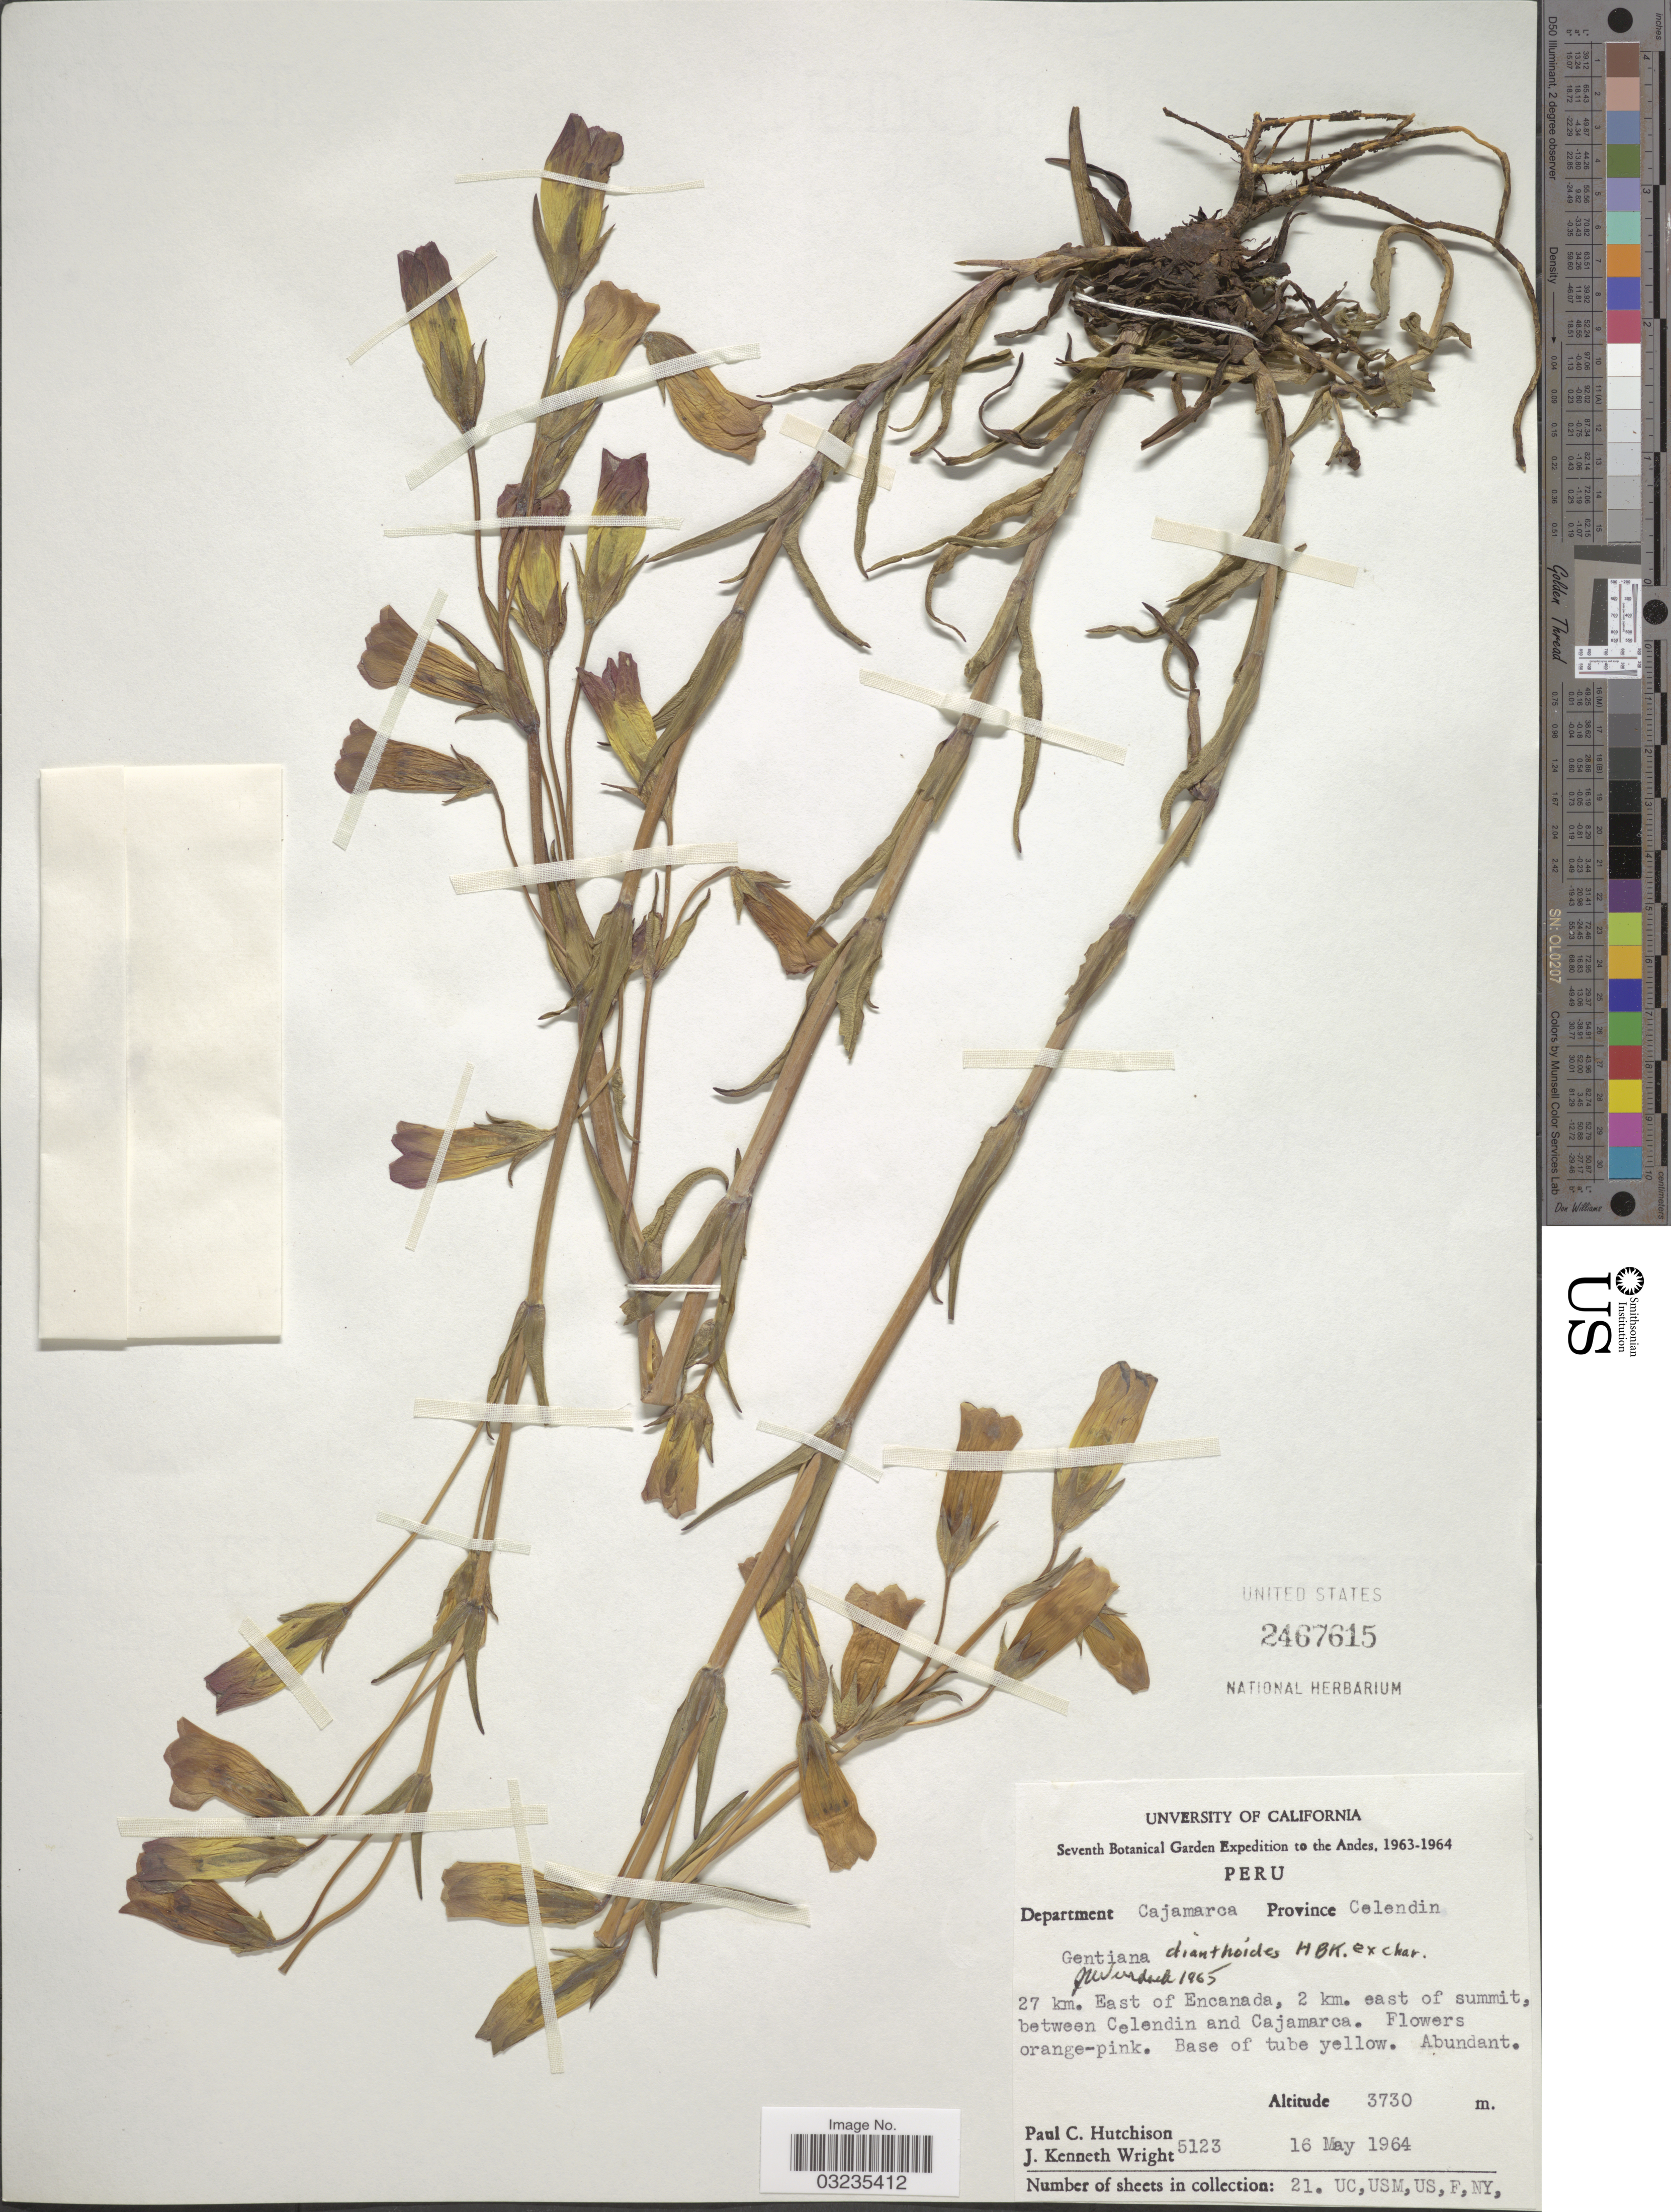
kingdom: Plantae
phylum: Tracheophyta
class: Magnoliopsida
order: Gentianales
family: Gentianaceae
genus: Gentiana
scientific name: Gentiana dianthoides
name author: Kunth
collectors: P. C. Hutchison & J. K. Wright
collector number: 5123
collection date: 1964-05-16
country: Peru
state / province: Cajamarca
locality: Andes. Department Cajamarca. Province Celendin. 27 km. East of Encanada, 2 km. east of summit, between Celendin and Cajamarca.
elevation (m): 3730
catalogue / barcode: US 2467615